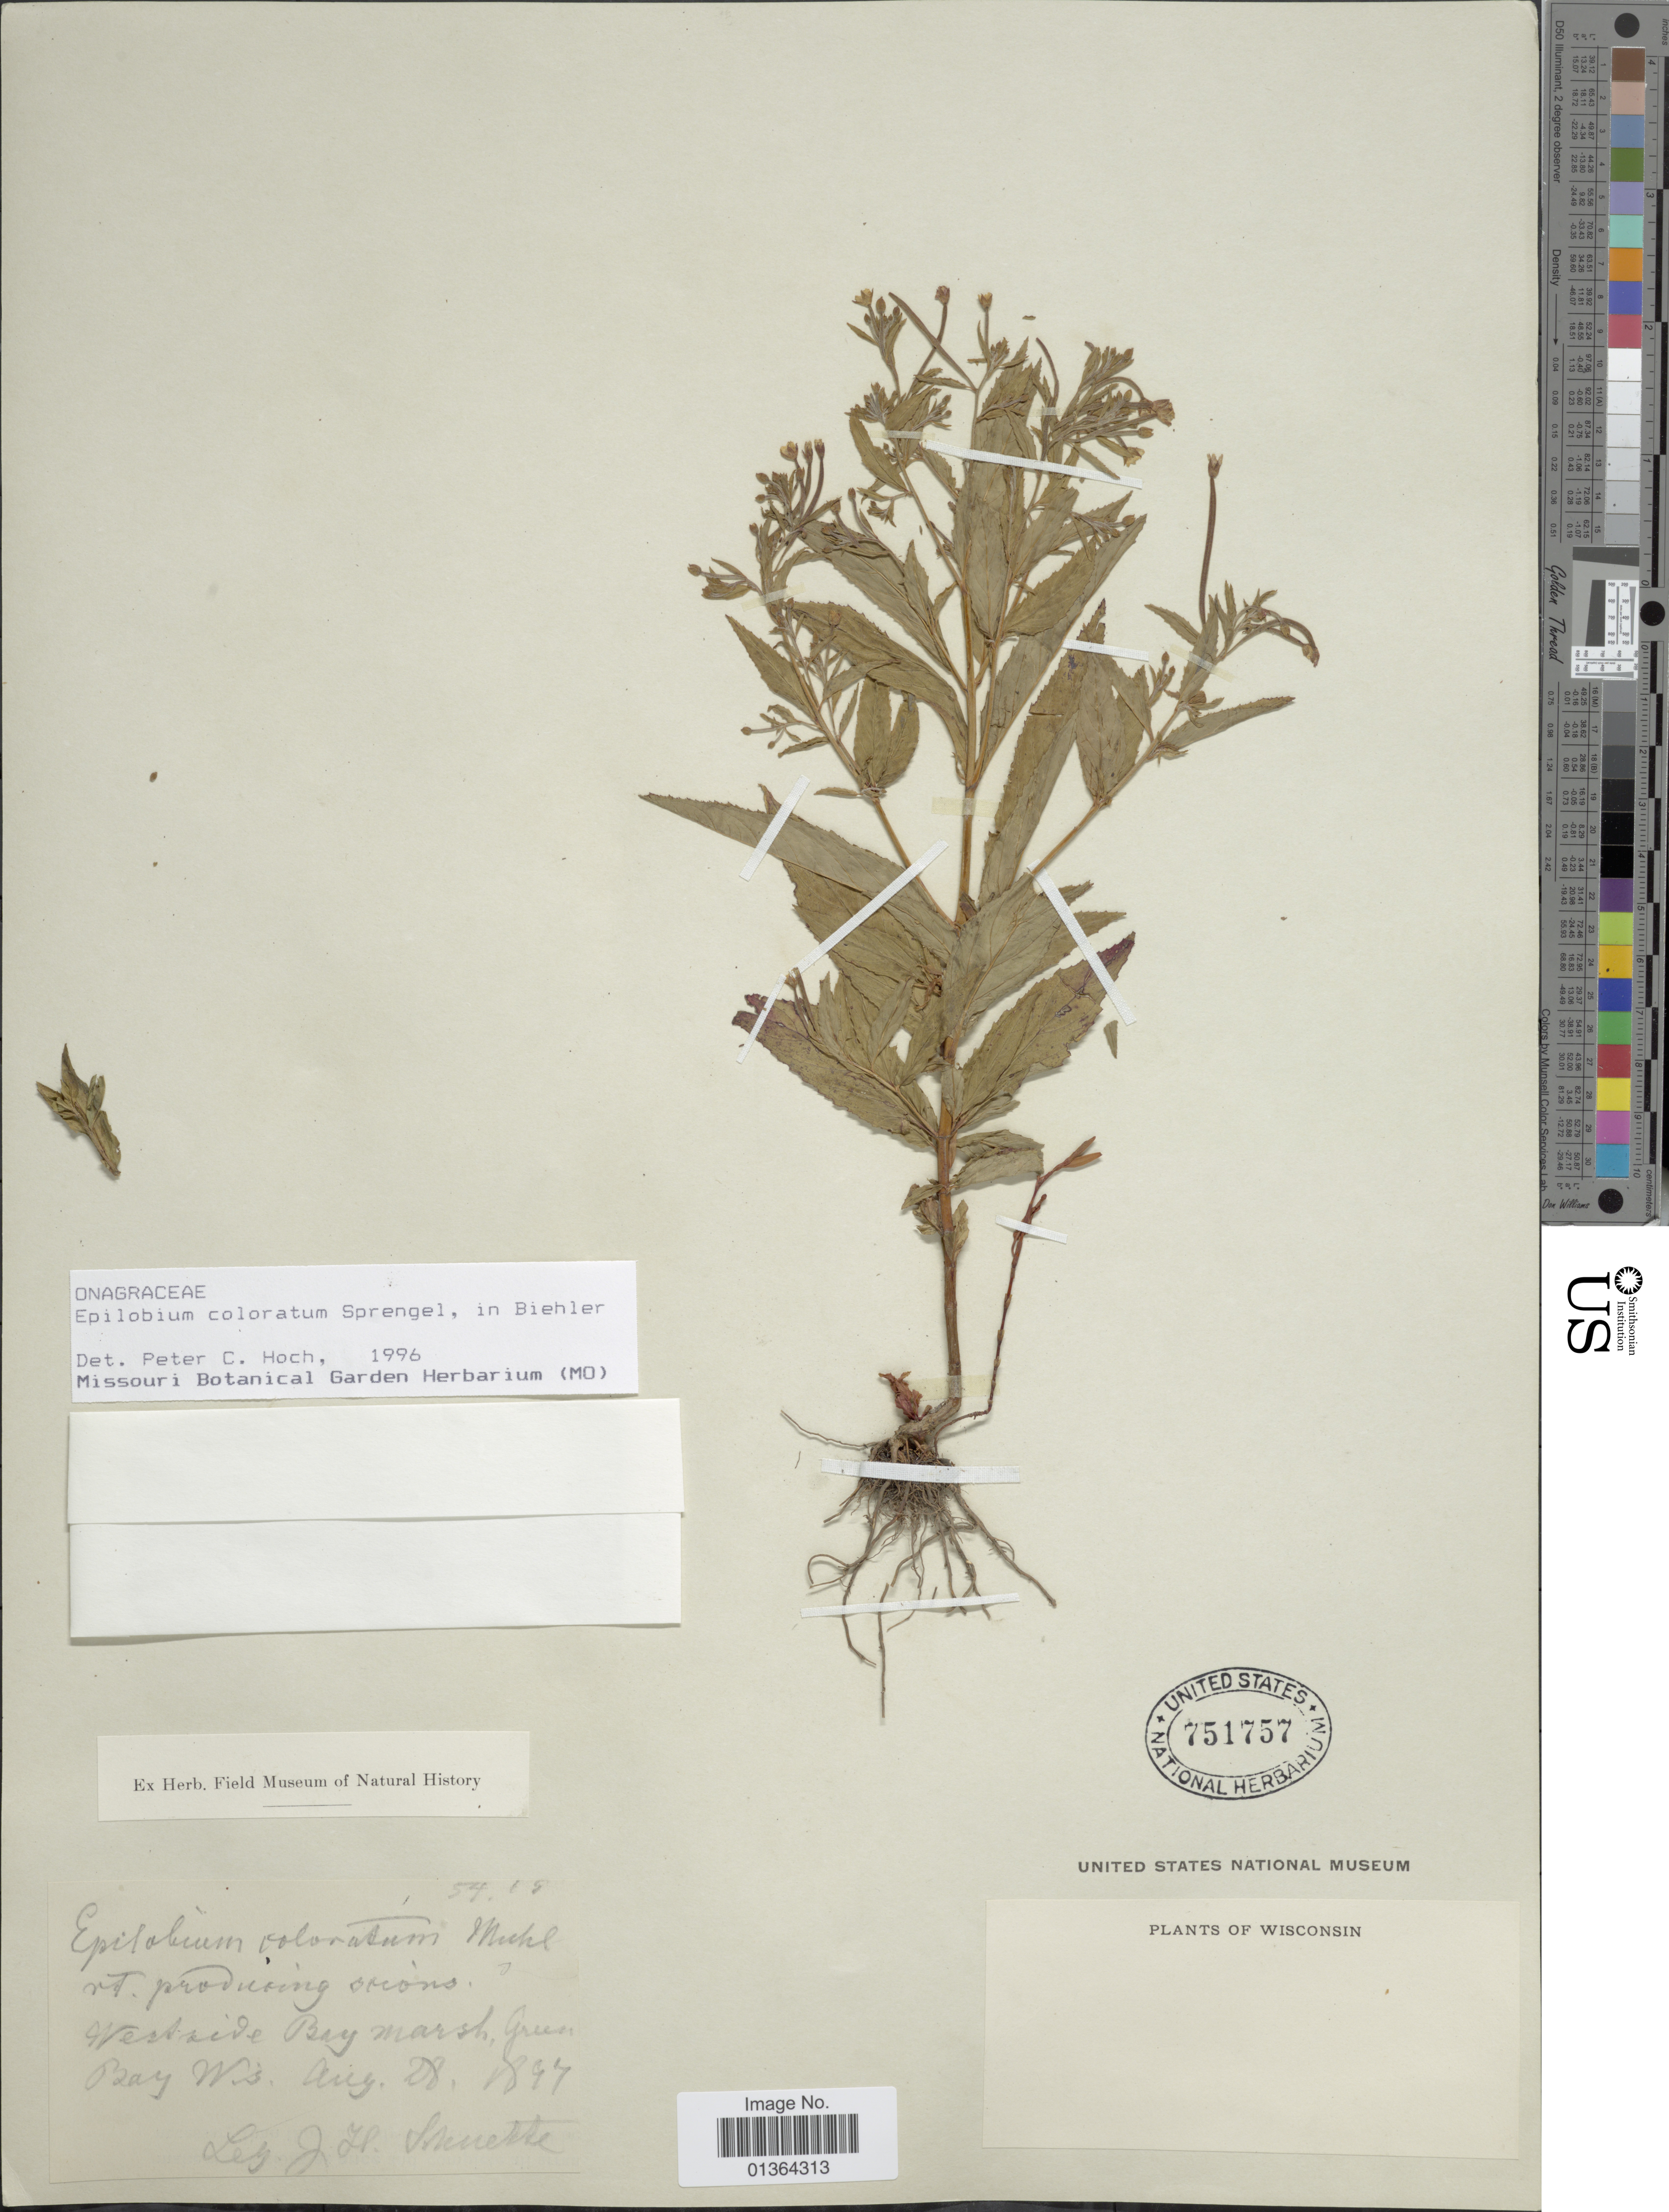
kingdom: Plantae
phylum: Tracheophyta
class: Magnoliopsida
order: Myrtales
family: Onagraceae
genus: Epilobium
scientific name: Epilobium coloratum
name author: Biehler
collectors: J. H. Schuette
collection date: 1897-08-28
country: United States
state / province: Wisconsin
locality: West side Bay marsh, Green Bay.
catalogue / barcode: US 751757